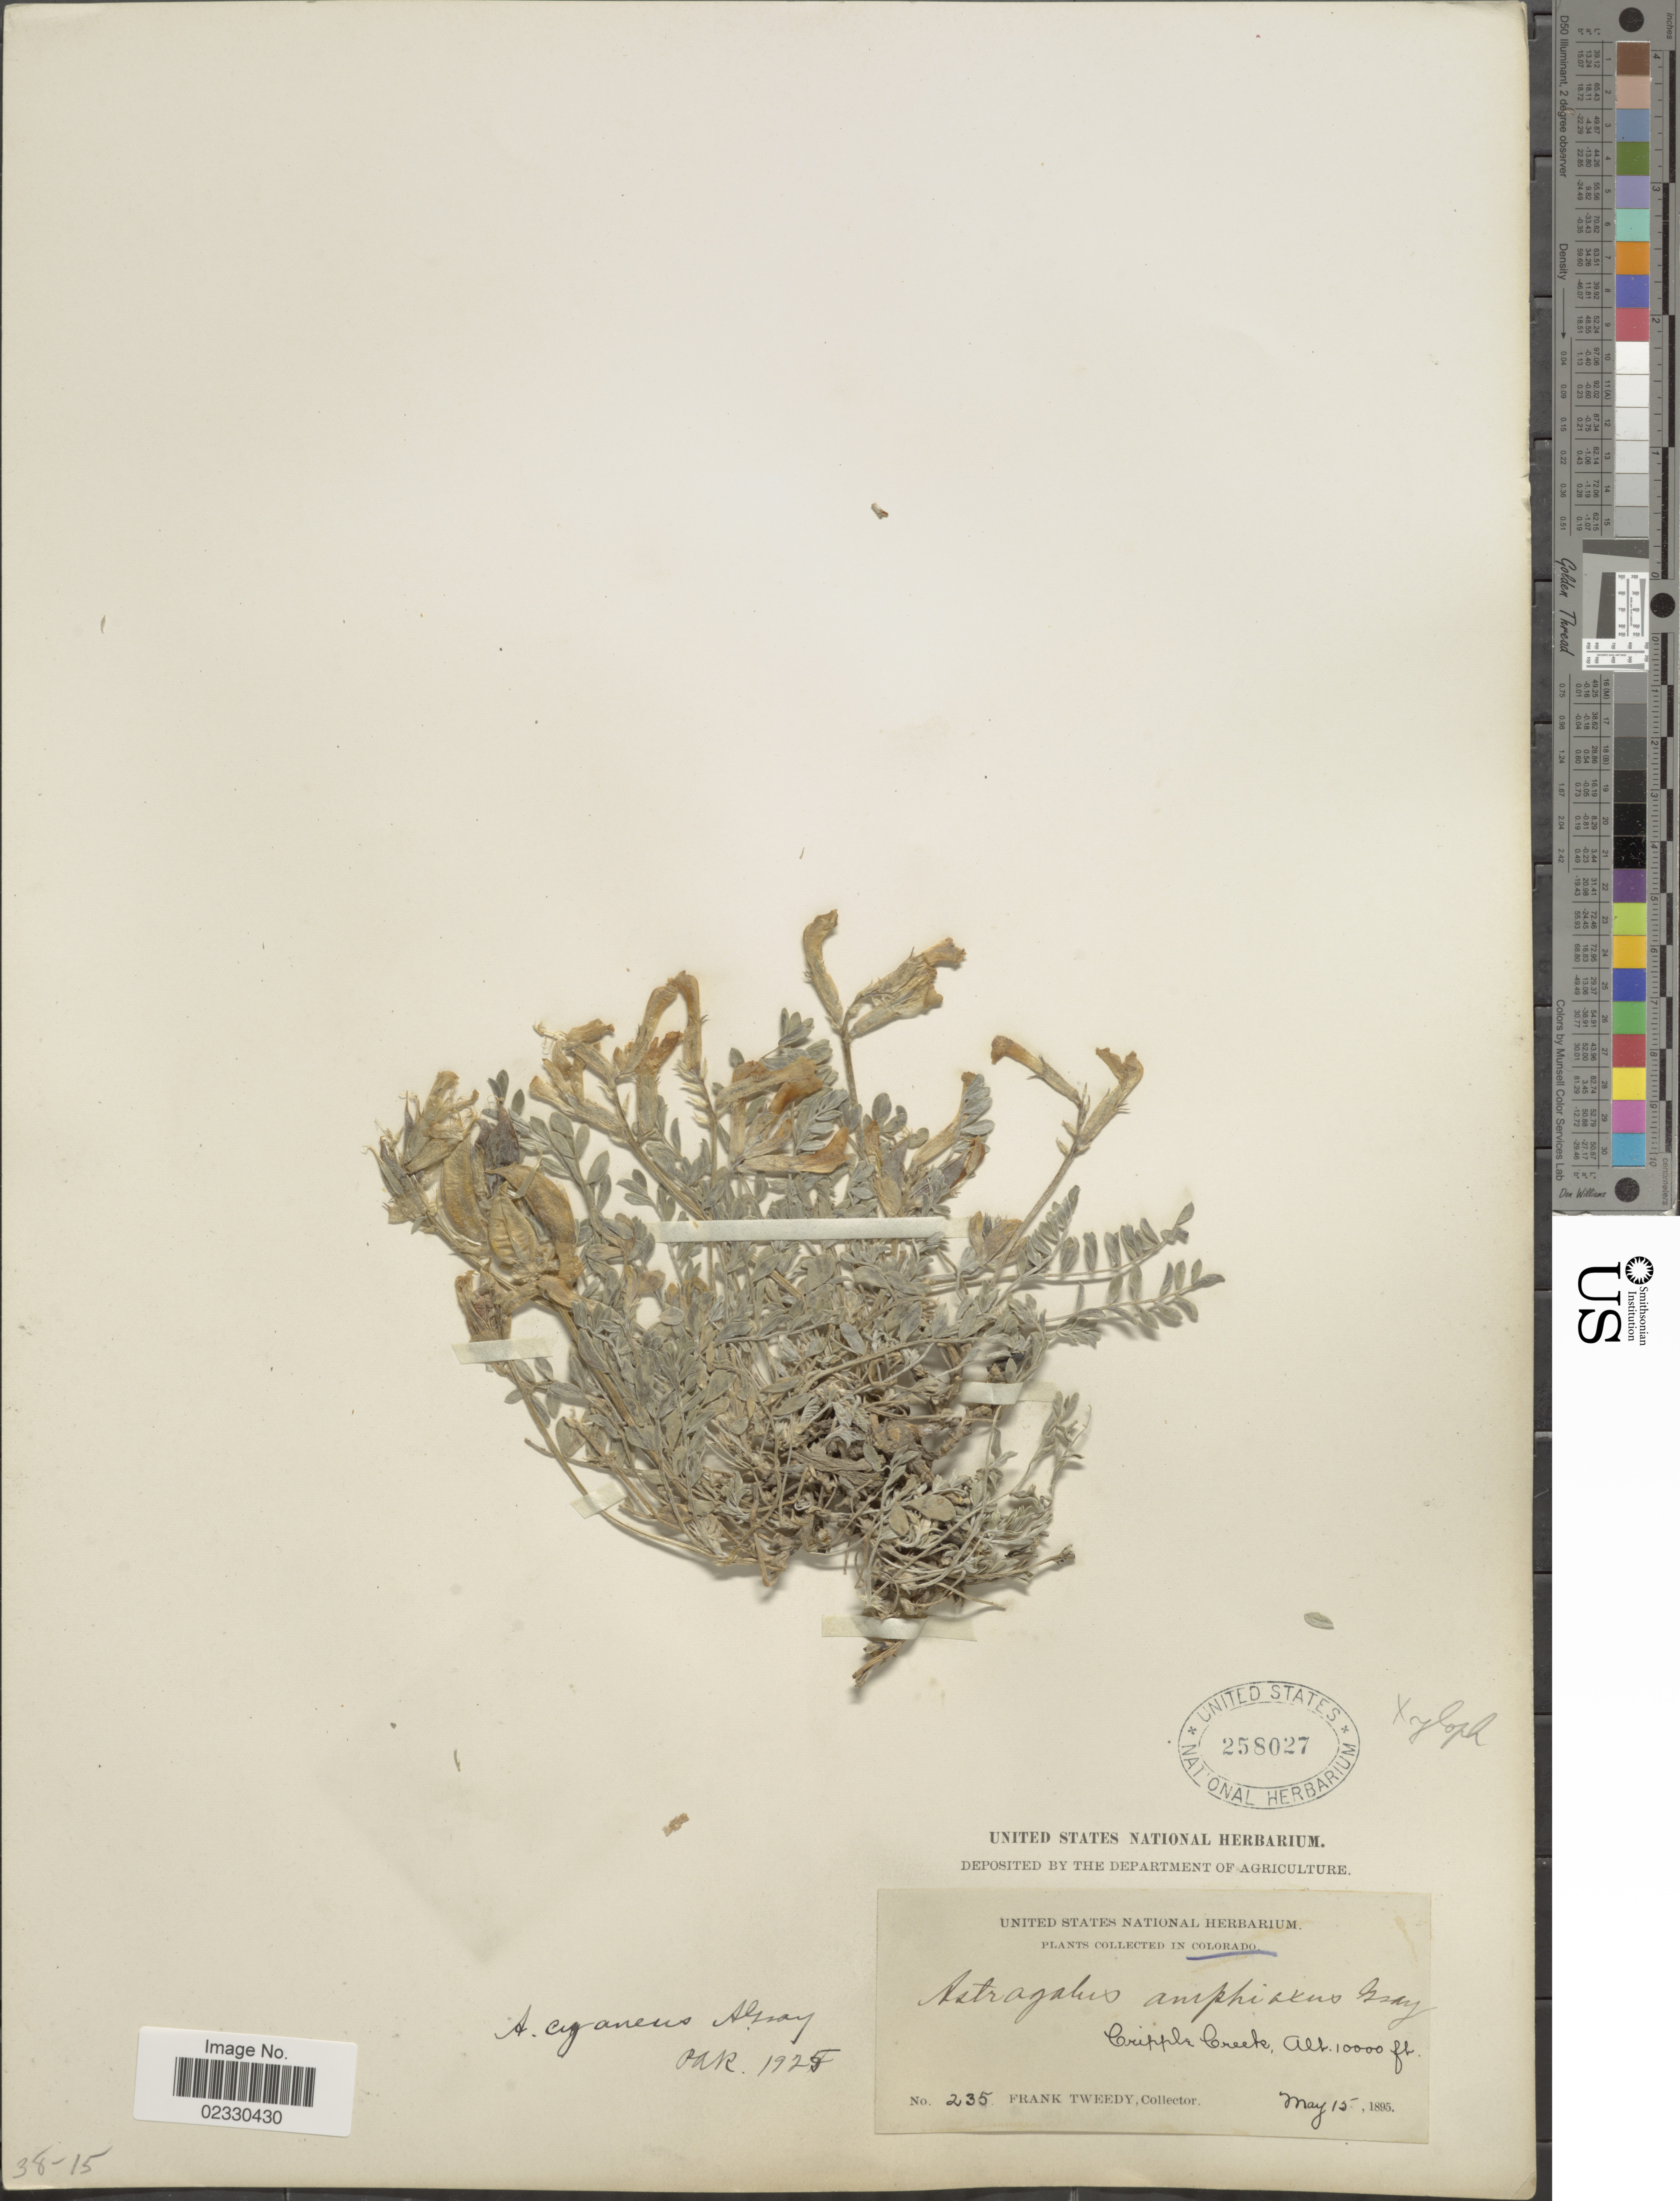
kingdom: Plantae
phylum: Tracheophyta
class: Magnoliopsida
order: Fabales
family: Fabaceae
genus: Astragalus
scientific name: Astragalus cyaneus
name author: A. Gray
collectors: F. Tweedy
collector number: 235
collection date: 1895-05-15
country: United States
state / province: Colorado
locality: Cripple Creeks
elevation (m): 3048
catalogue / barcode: US 258027